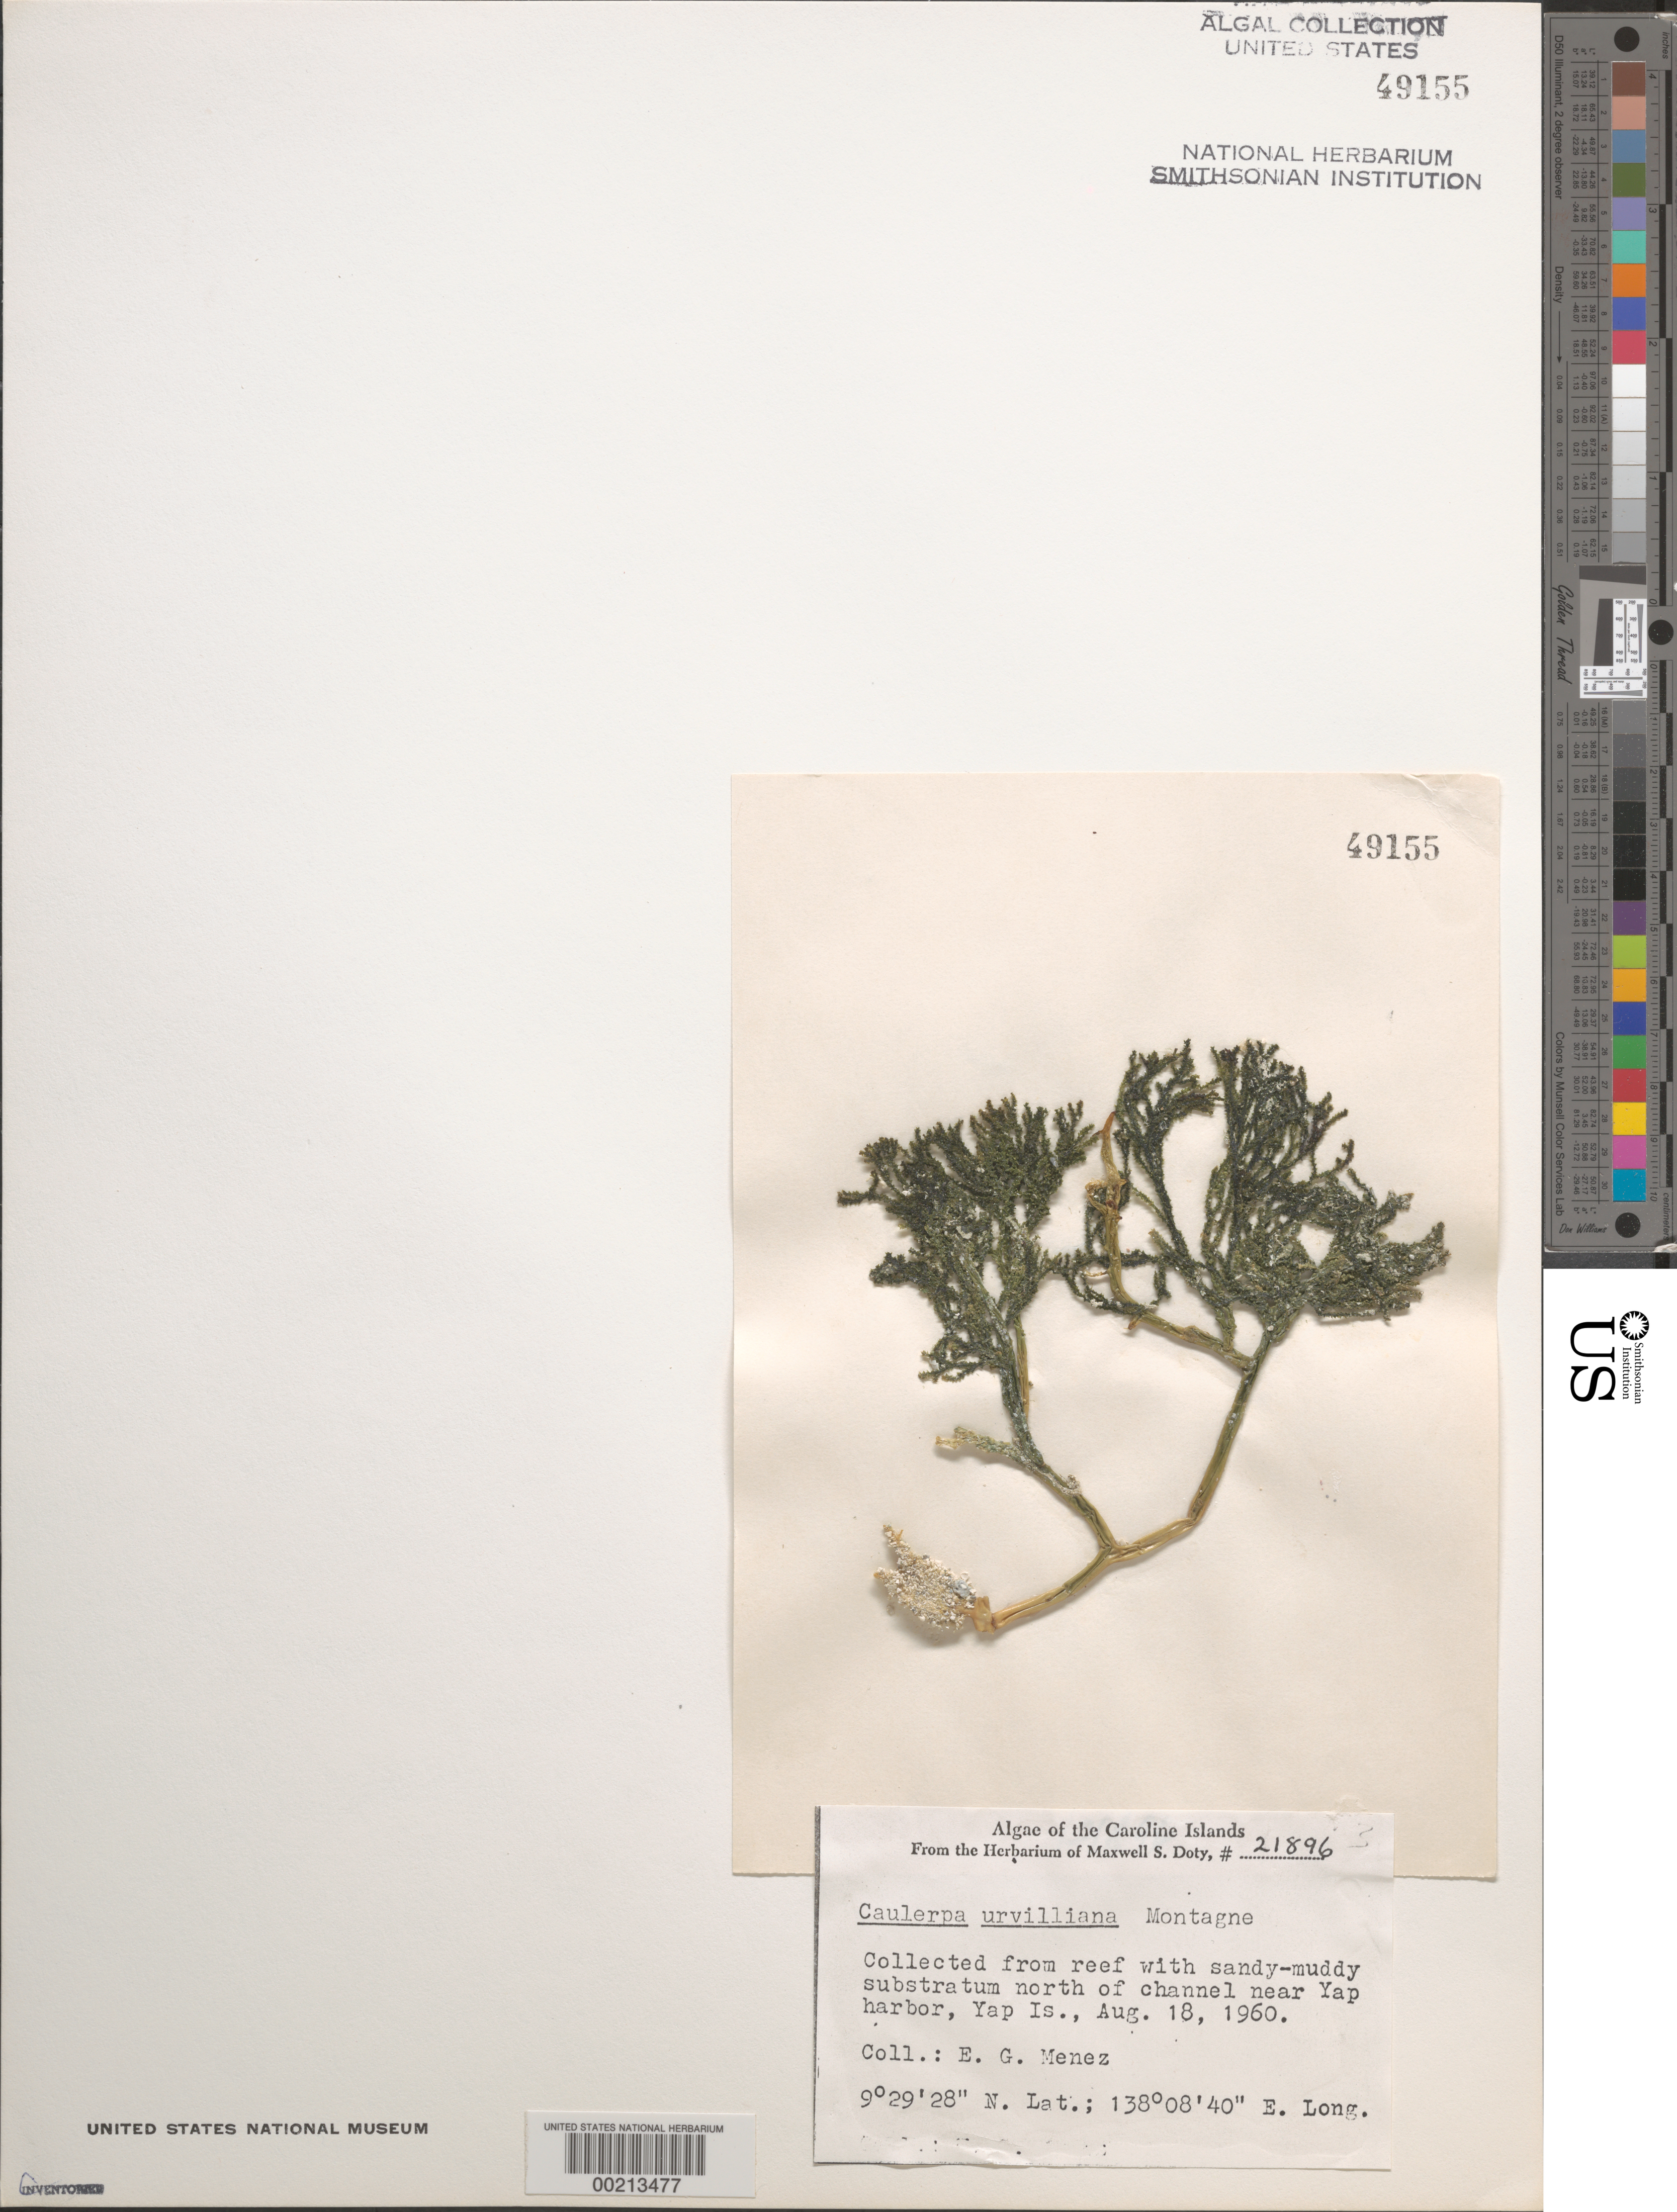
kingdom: Plantae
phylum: Chlorophyta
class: Ulvophyceae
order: Bryopsidales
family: Caulerpaceae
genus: Caulerpa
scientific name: Caulerpa urvilleana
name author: Mont.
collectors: Meñez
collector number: MSD 21896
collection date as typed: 18 Aug 1960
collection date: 1960-08-18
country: Micronesia, Federated States of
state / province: Yap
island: Yap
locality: Near Yap Harbor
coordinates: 9 29' 28" N, 138 08' 40" E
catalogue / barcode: US 49155